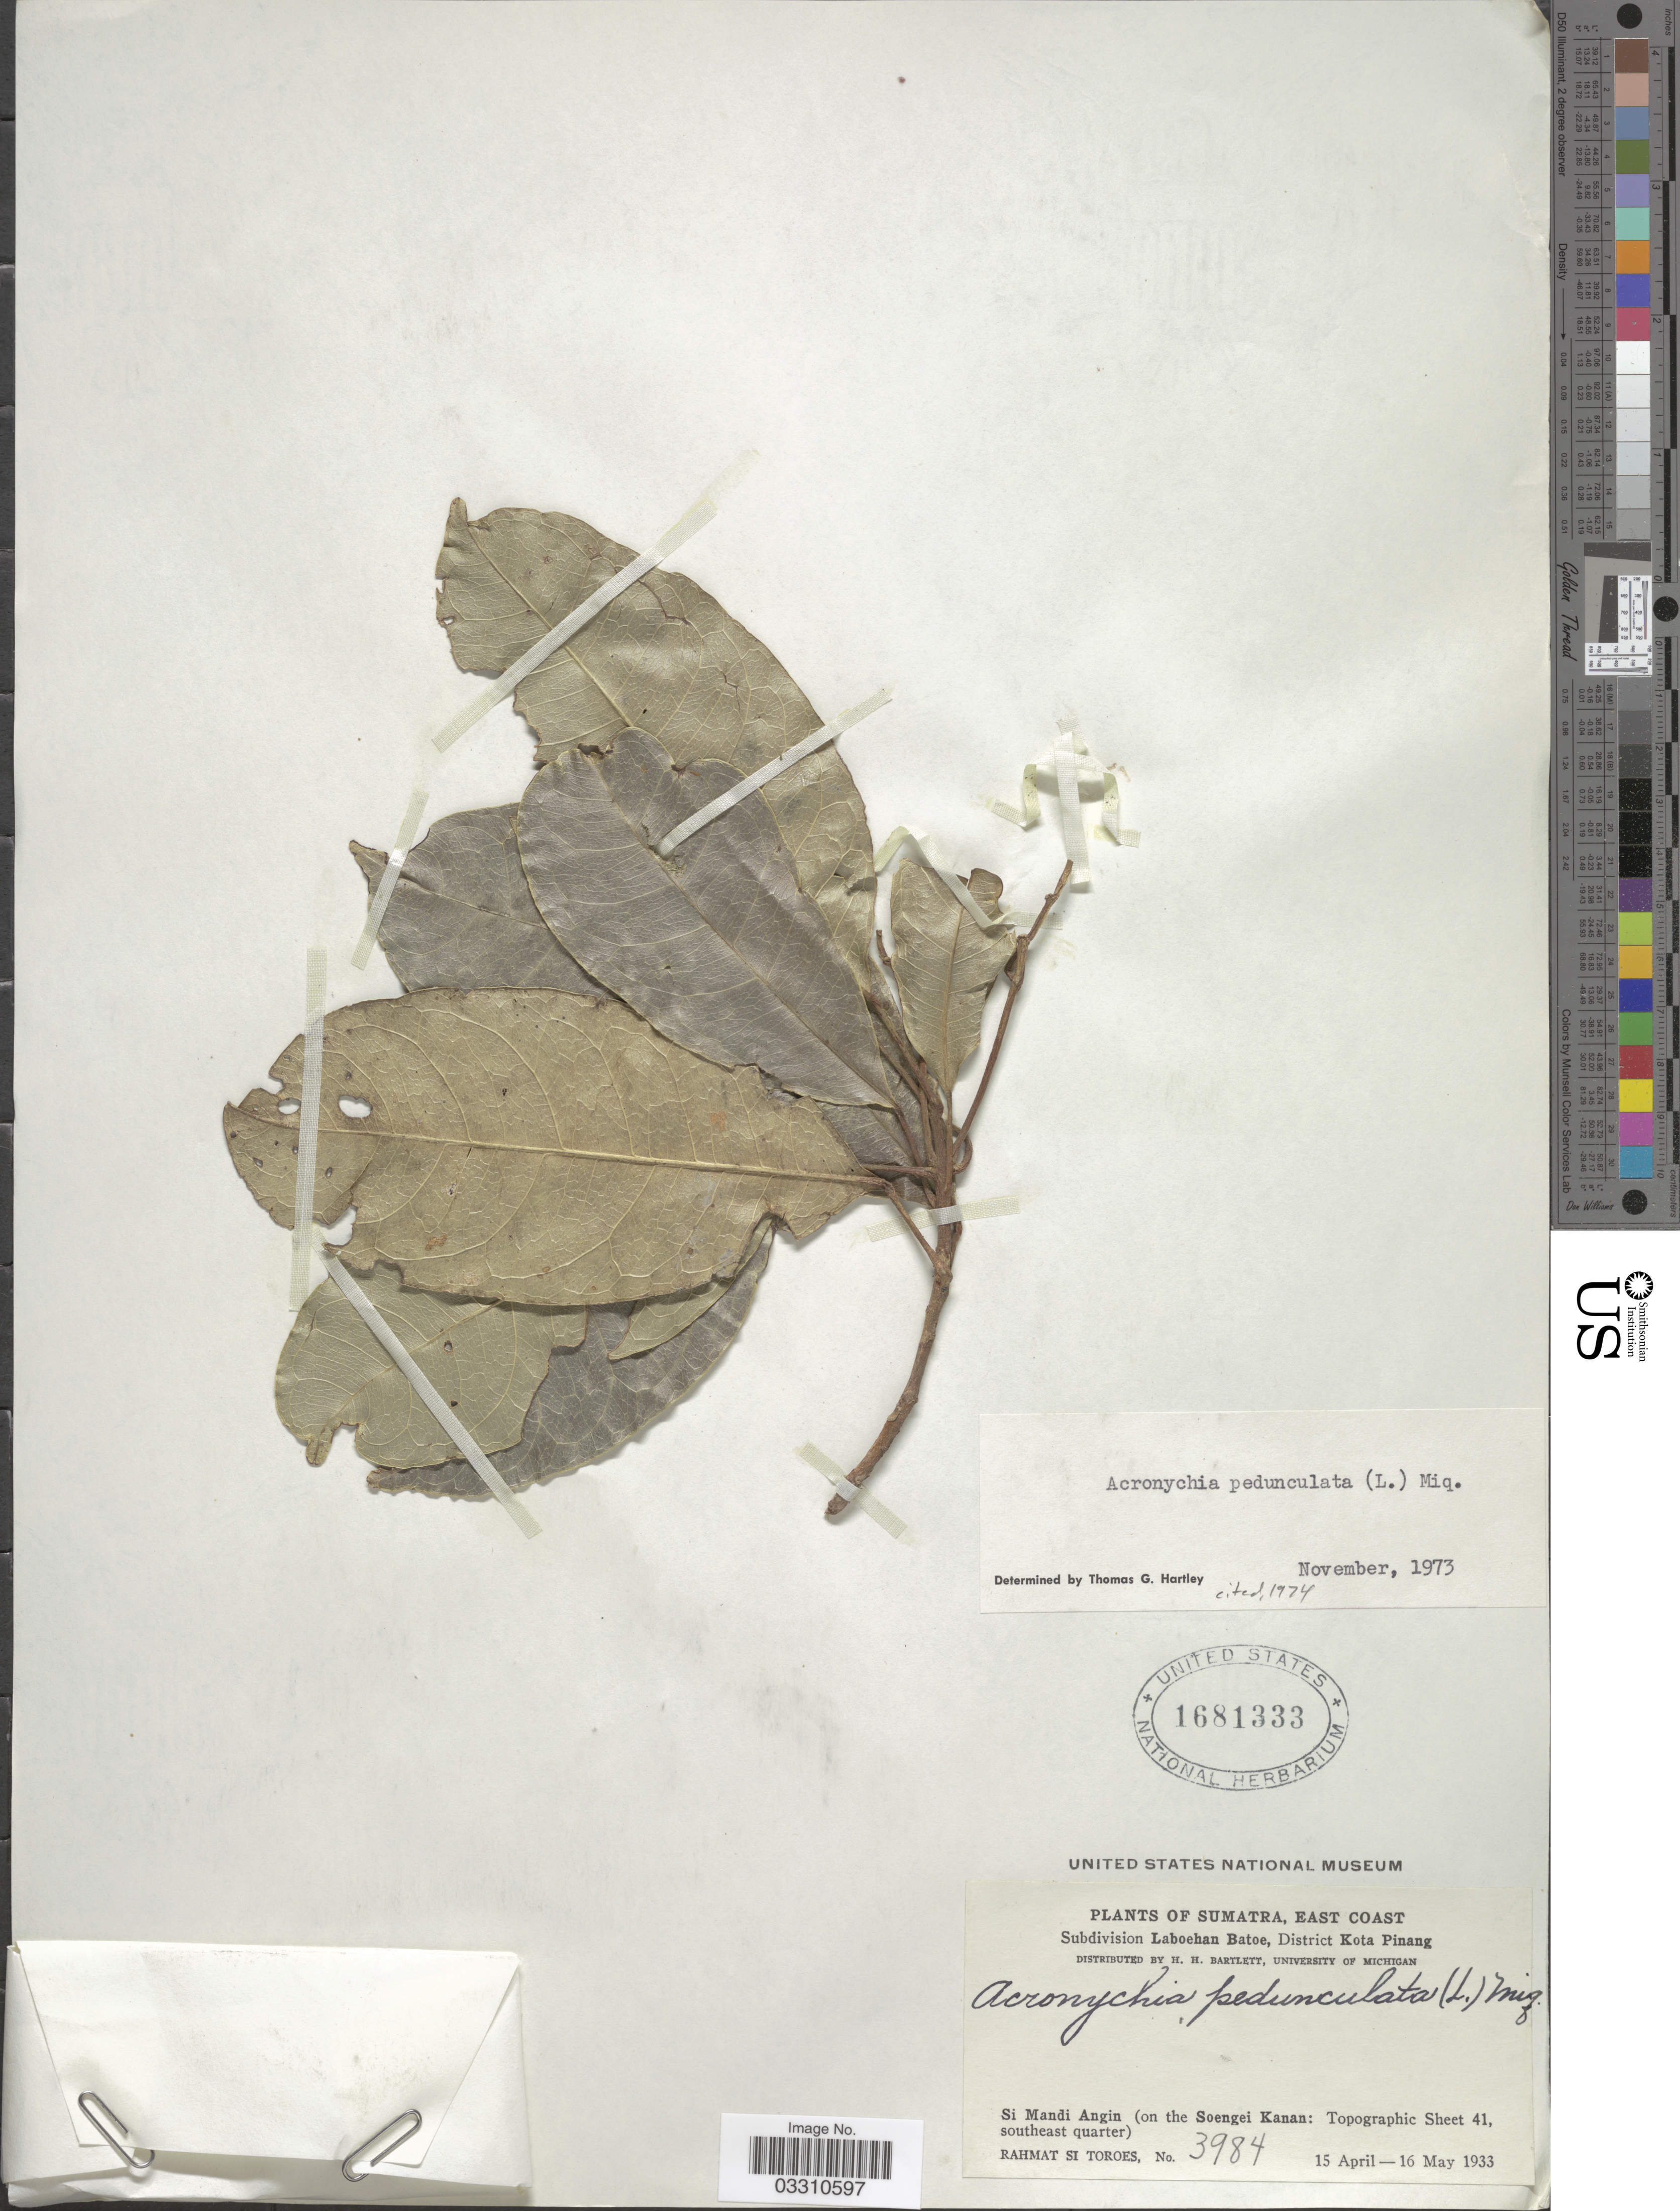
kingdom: Plantae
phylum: Tracheophyta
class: Magnoliopsida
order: Sapindales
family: Rutaceae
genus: Acronychia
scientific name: Acronychia pedunculata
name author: (L.) Miq.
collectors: Rahmat Si Boeea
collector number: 3984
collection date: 1933-04-15/1933-05-16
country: Indonesia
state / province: Sumatra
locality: East Coast. Subdivision Laboehan Batoe, District Kota Pinang. Si Mandi Angin (on the Soegei Kanan: Topographic Sheet 41, southeast quarter).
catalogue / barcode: US 1681333